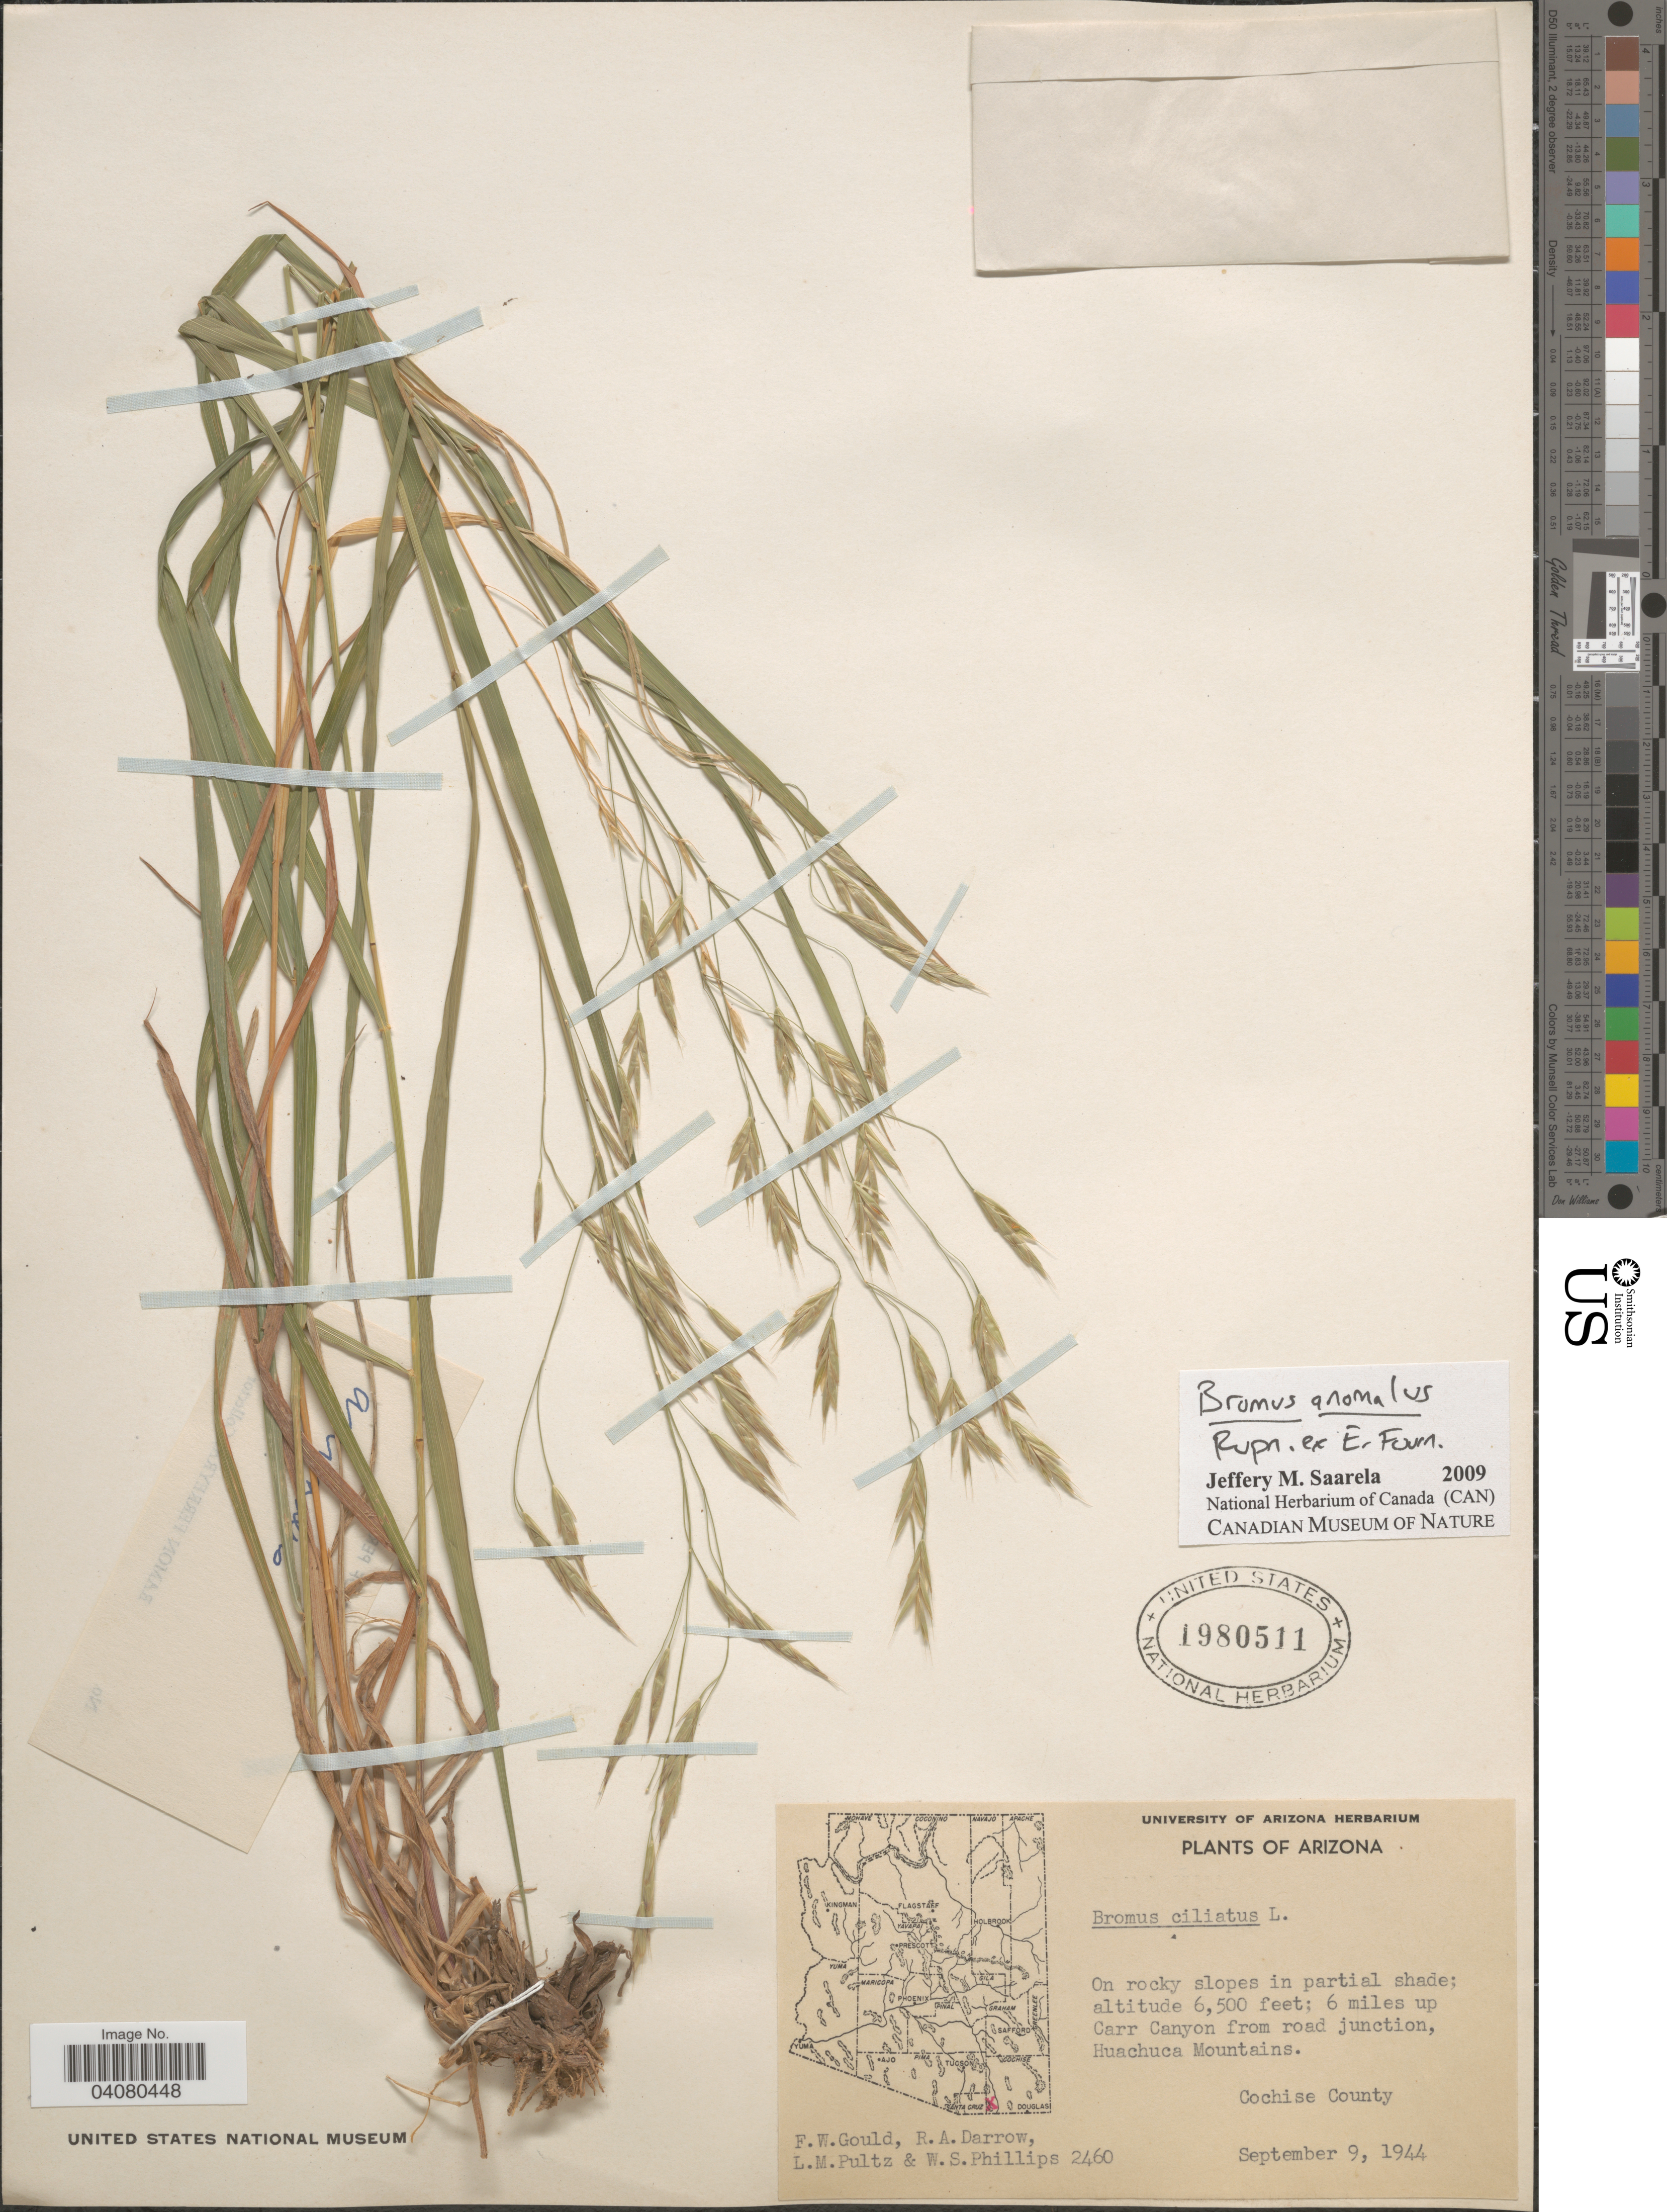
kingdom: Plantae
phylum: Tracheophyta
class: Liliopsida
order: Poales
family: Poaceae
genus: Bromus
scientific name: Bromus anomalus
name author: Rupr. ex E. Fourn.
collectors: F. W. Gould, R. A. Darrow, L. Pultz & W. S. Phillips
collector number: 2460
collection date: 1944-09-09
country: United States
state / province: Arizona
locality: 6 miles up Carr Canyon from road junction, Huachuca Mountains. Cochise County.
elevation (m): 1981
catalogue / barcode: US 1980511